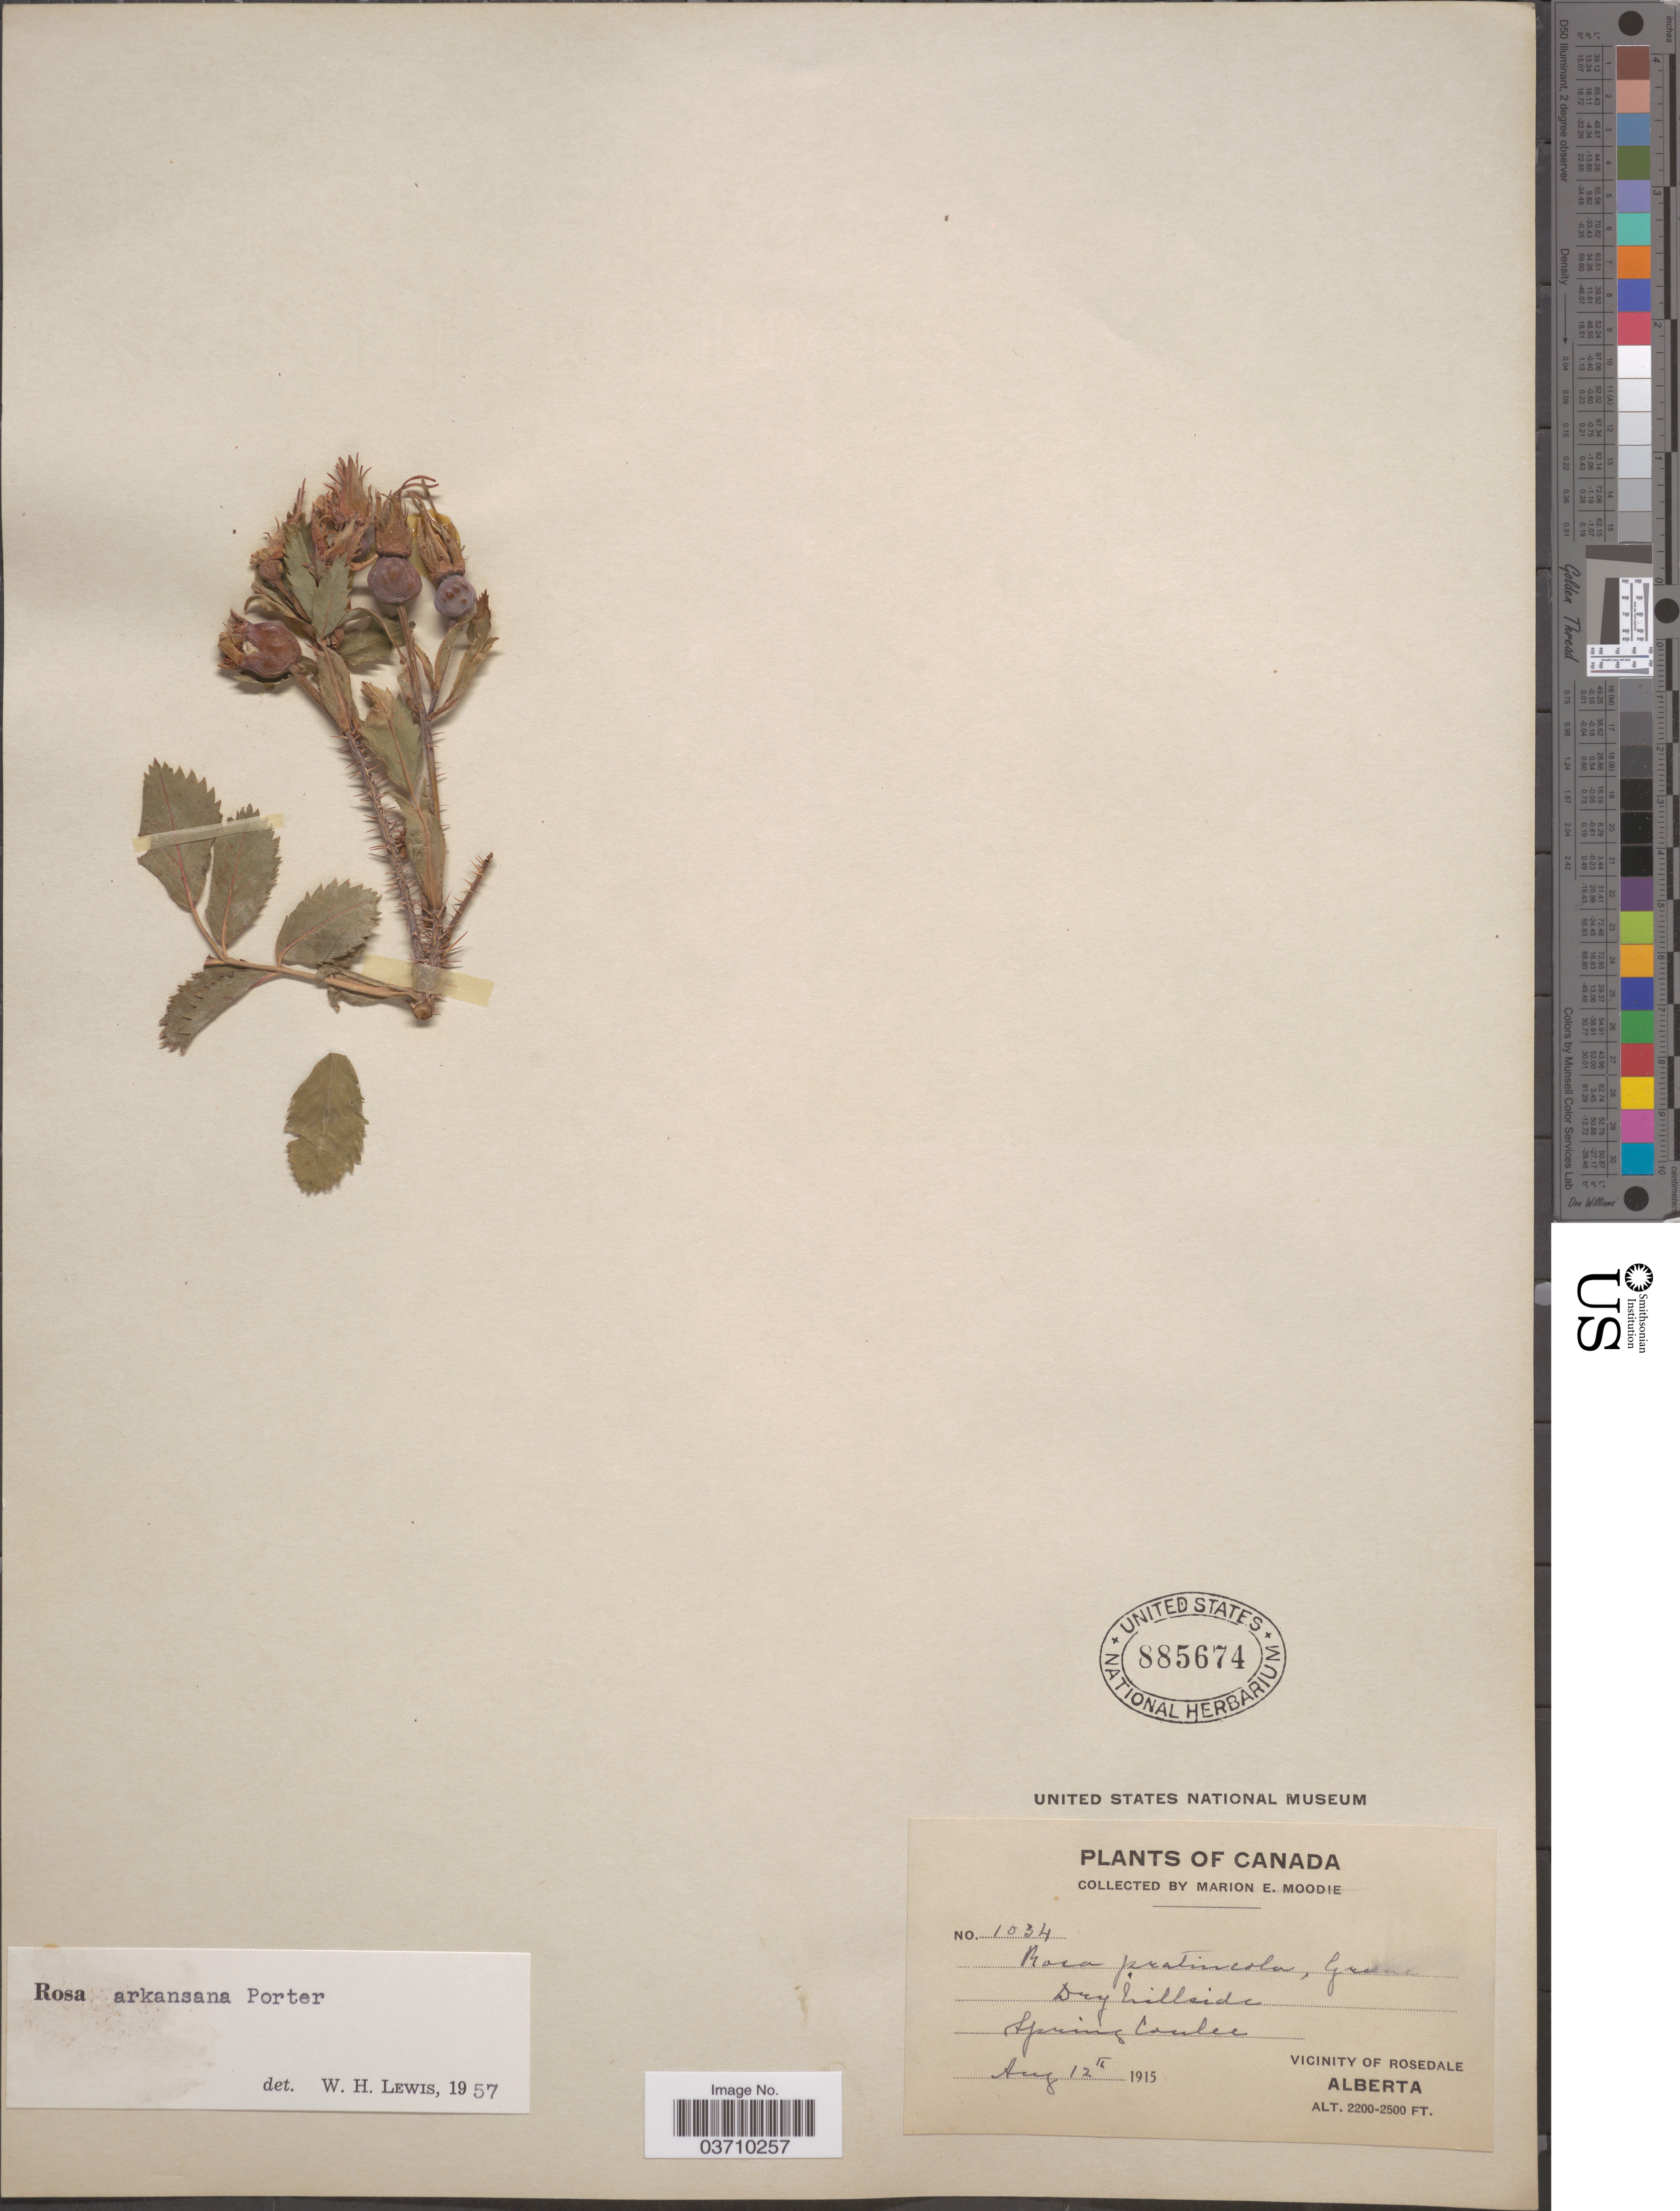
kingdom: Plantae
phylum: Tracheophyta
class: Magnoliopsida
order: Rosales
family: Rosaceae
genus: Rosa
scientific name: Rosa arkansana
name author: Porter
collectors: M. E. Moodie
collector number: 1034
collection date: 1915-08-12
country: Canada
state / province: Alberta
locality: Spring Coulee. Vicinity of Rosedale.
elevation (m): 671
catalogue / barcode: US 885674